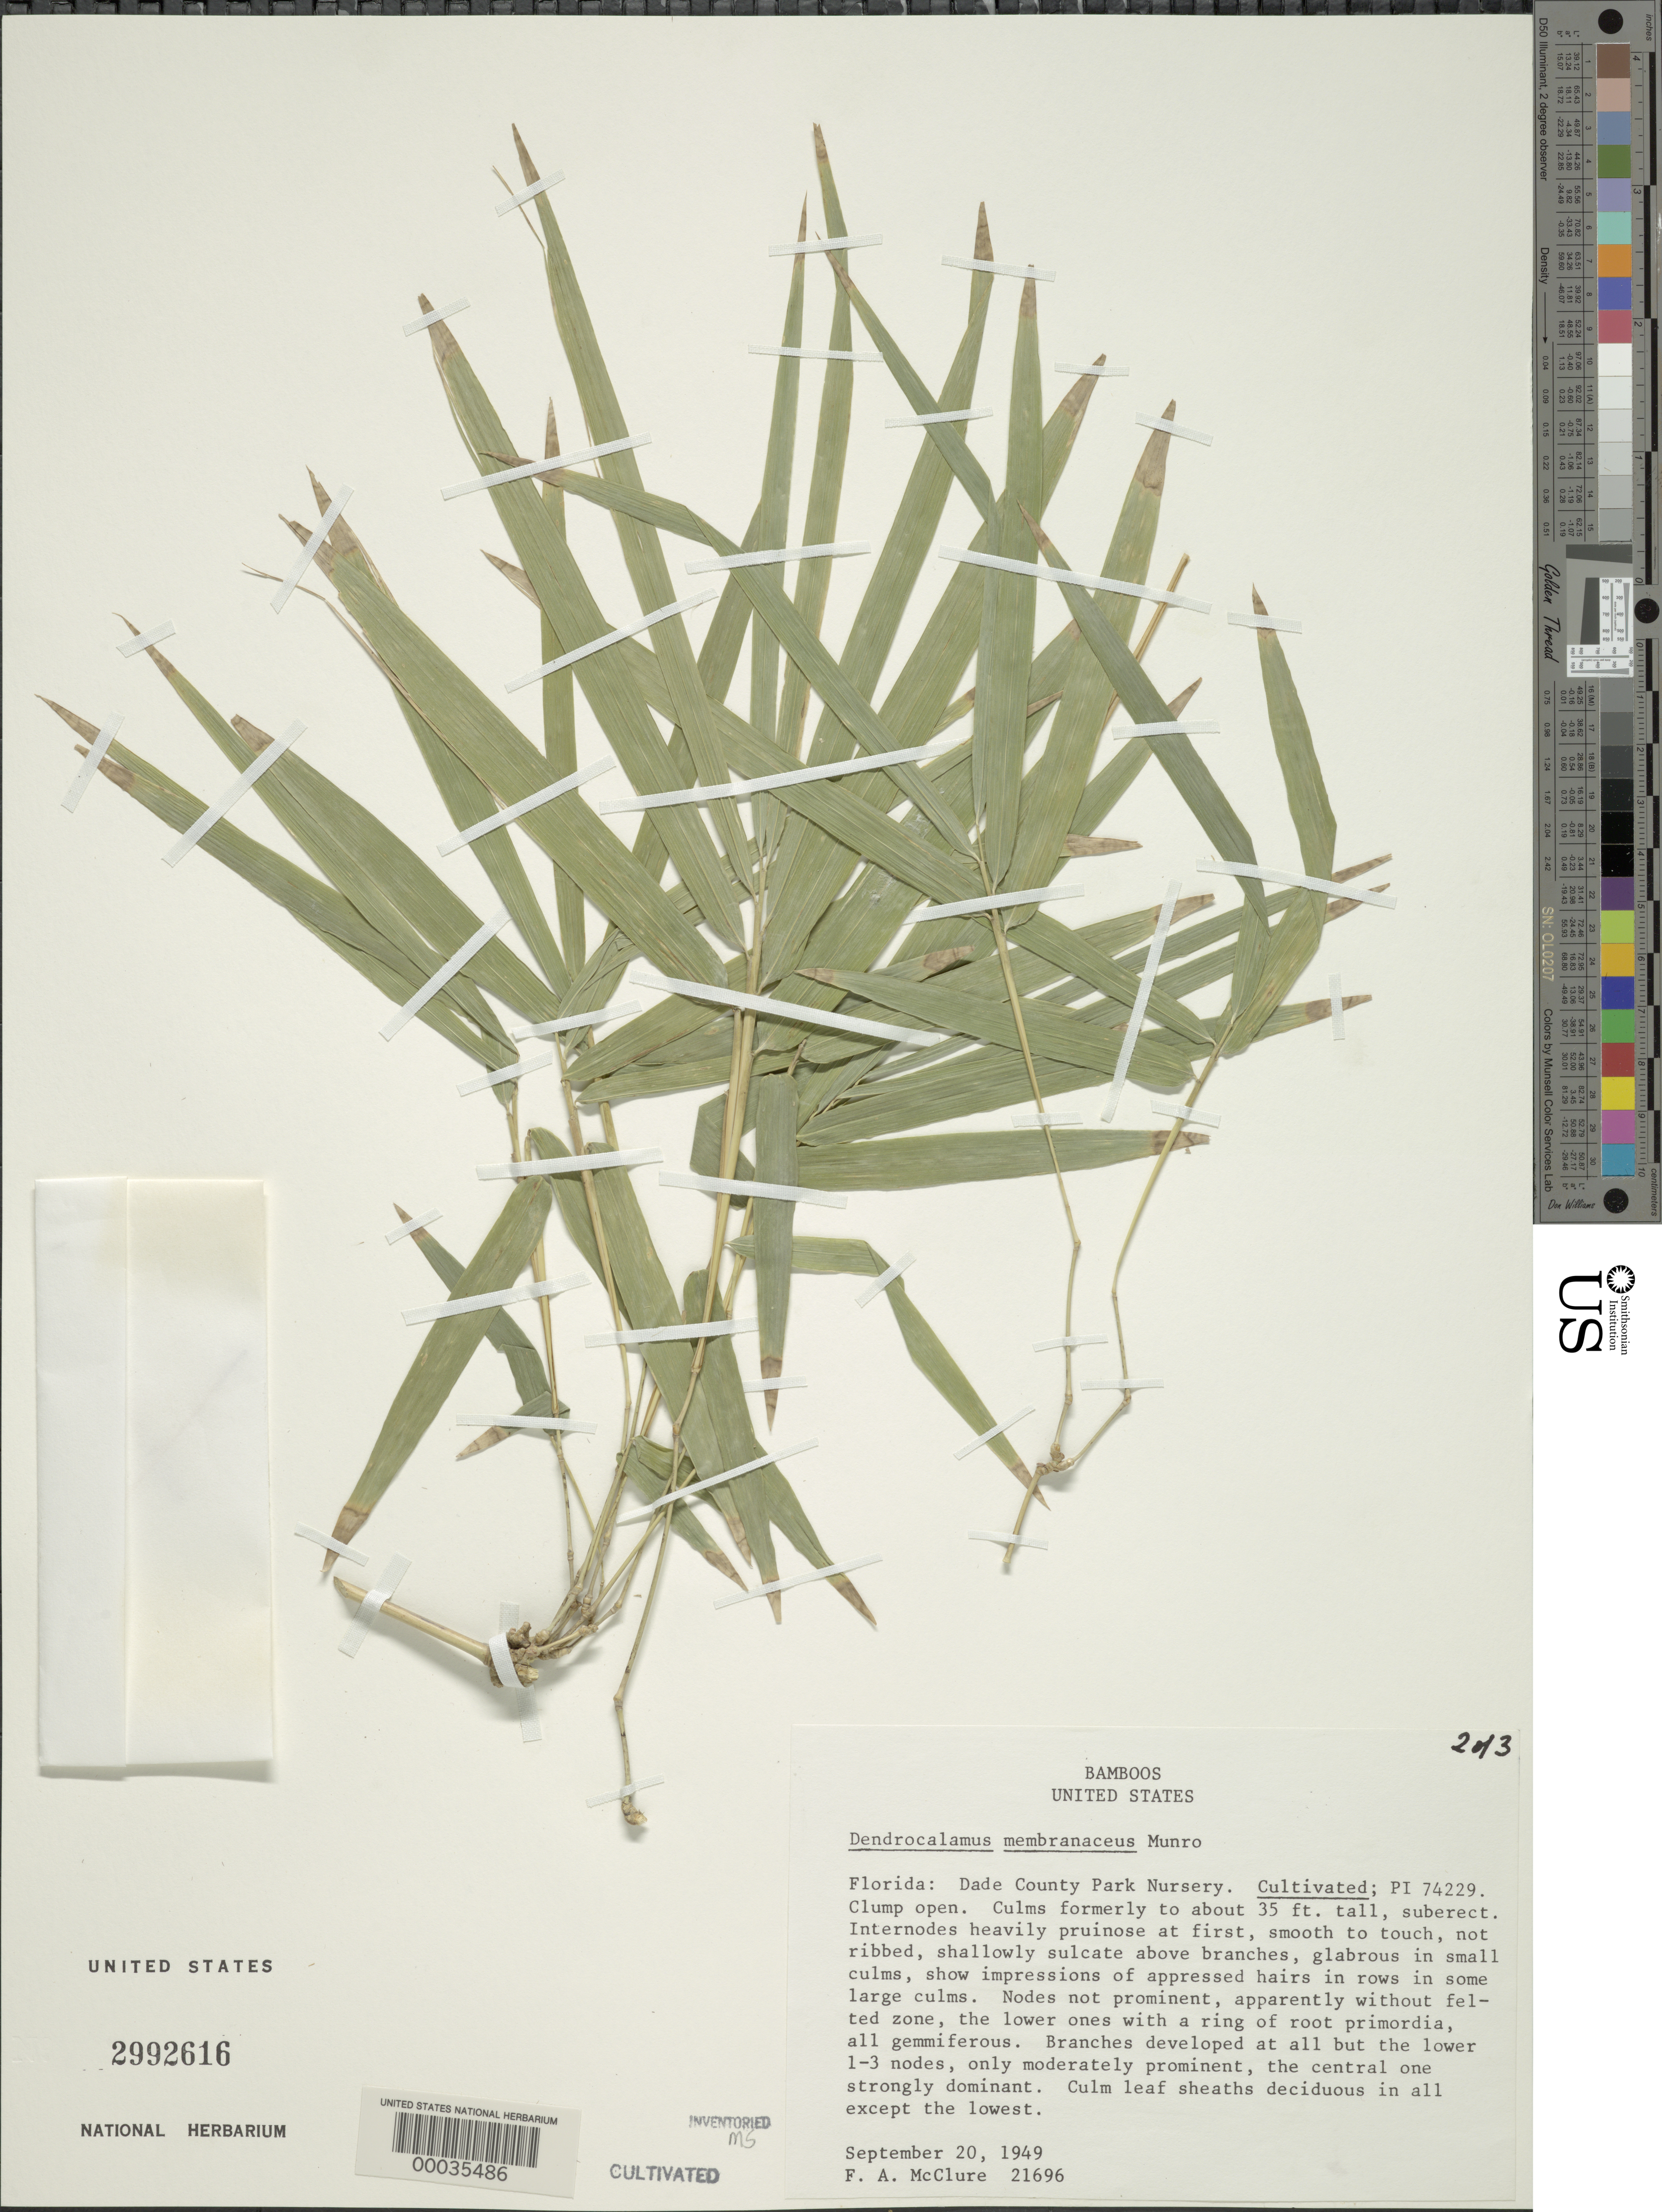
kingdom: Plantae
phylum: Tracheophyta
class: Liliopsida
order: Poales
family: Poaceae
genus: Dendrocalamus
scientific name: Dendrocalamus membranaceus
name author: Munro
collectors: F. A. McClure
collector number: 21696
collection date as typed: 20 Sep 1949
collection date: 1949-09-20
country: United States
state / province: Florida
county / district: Dade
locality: Dade county park nursery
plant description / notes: P.I. 74229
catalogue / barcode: US 2992616